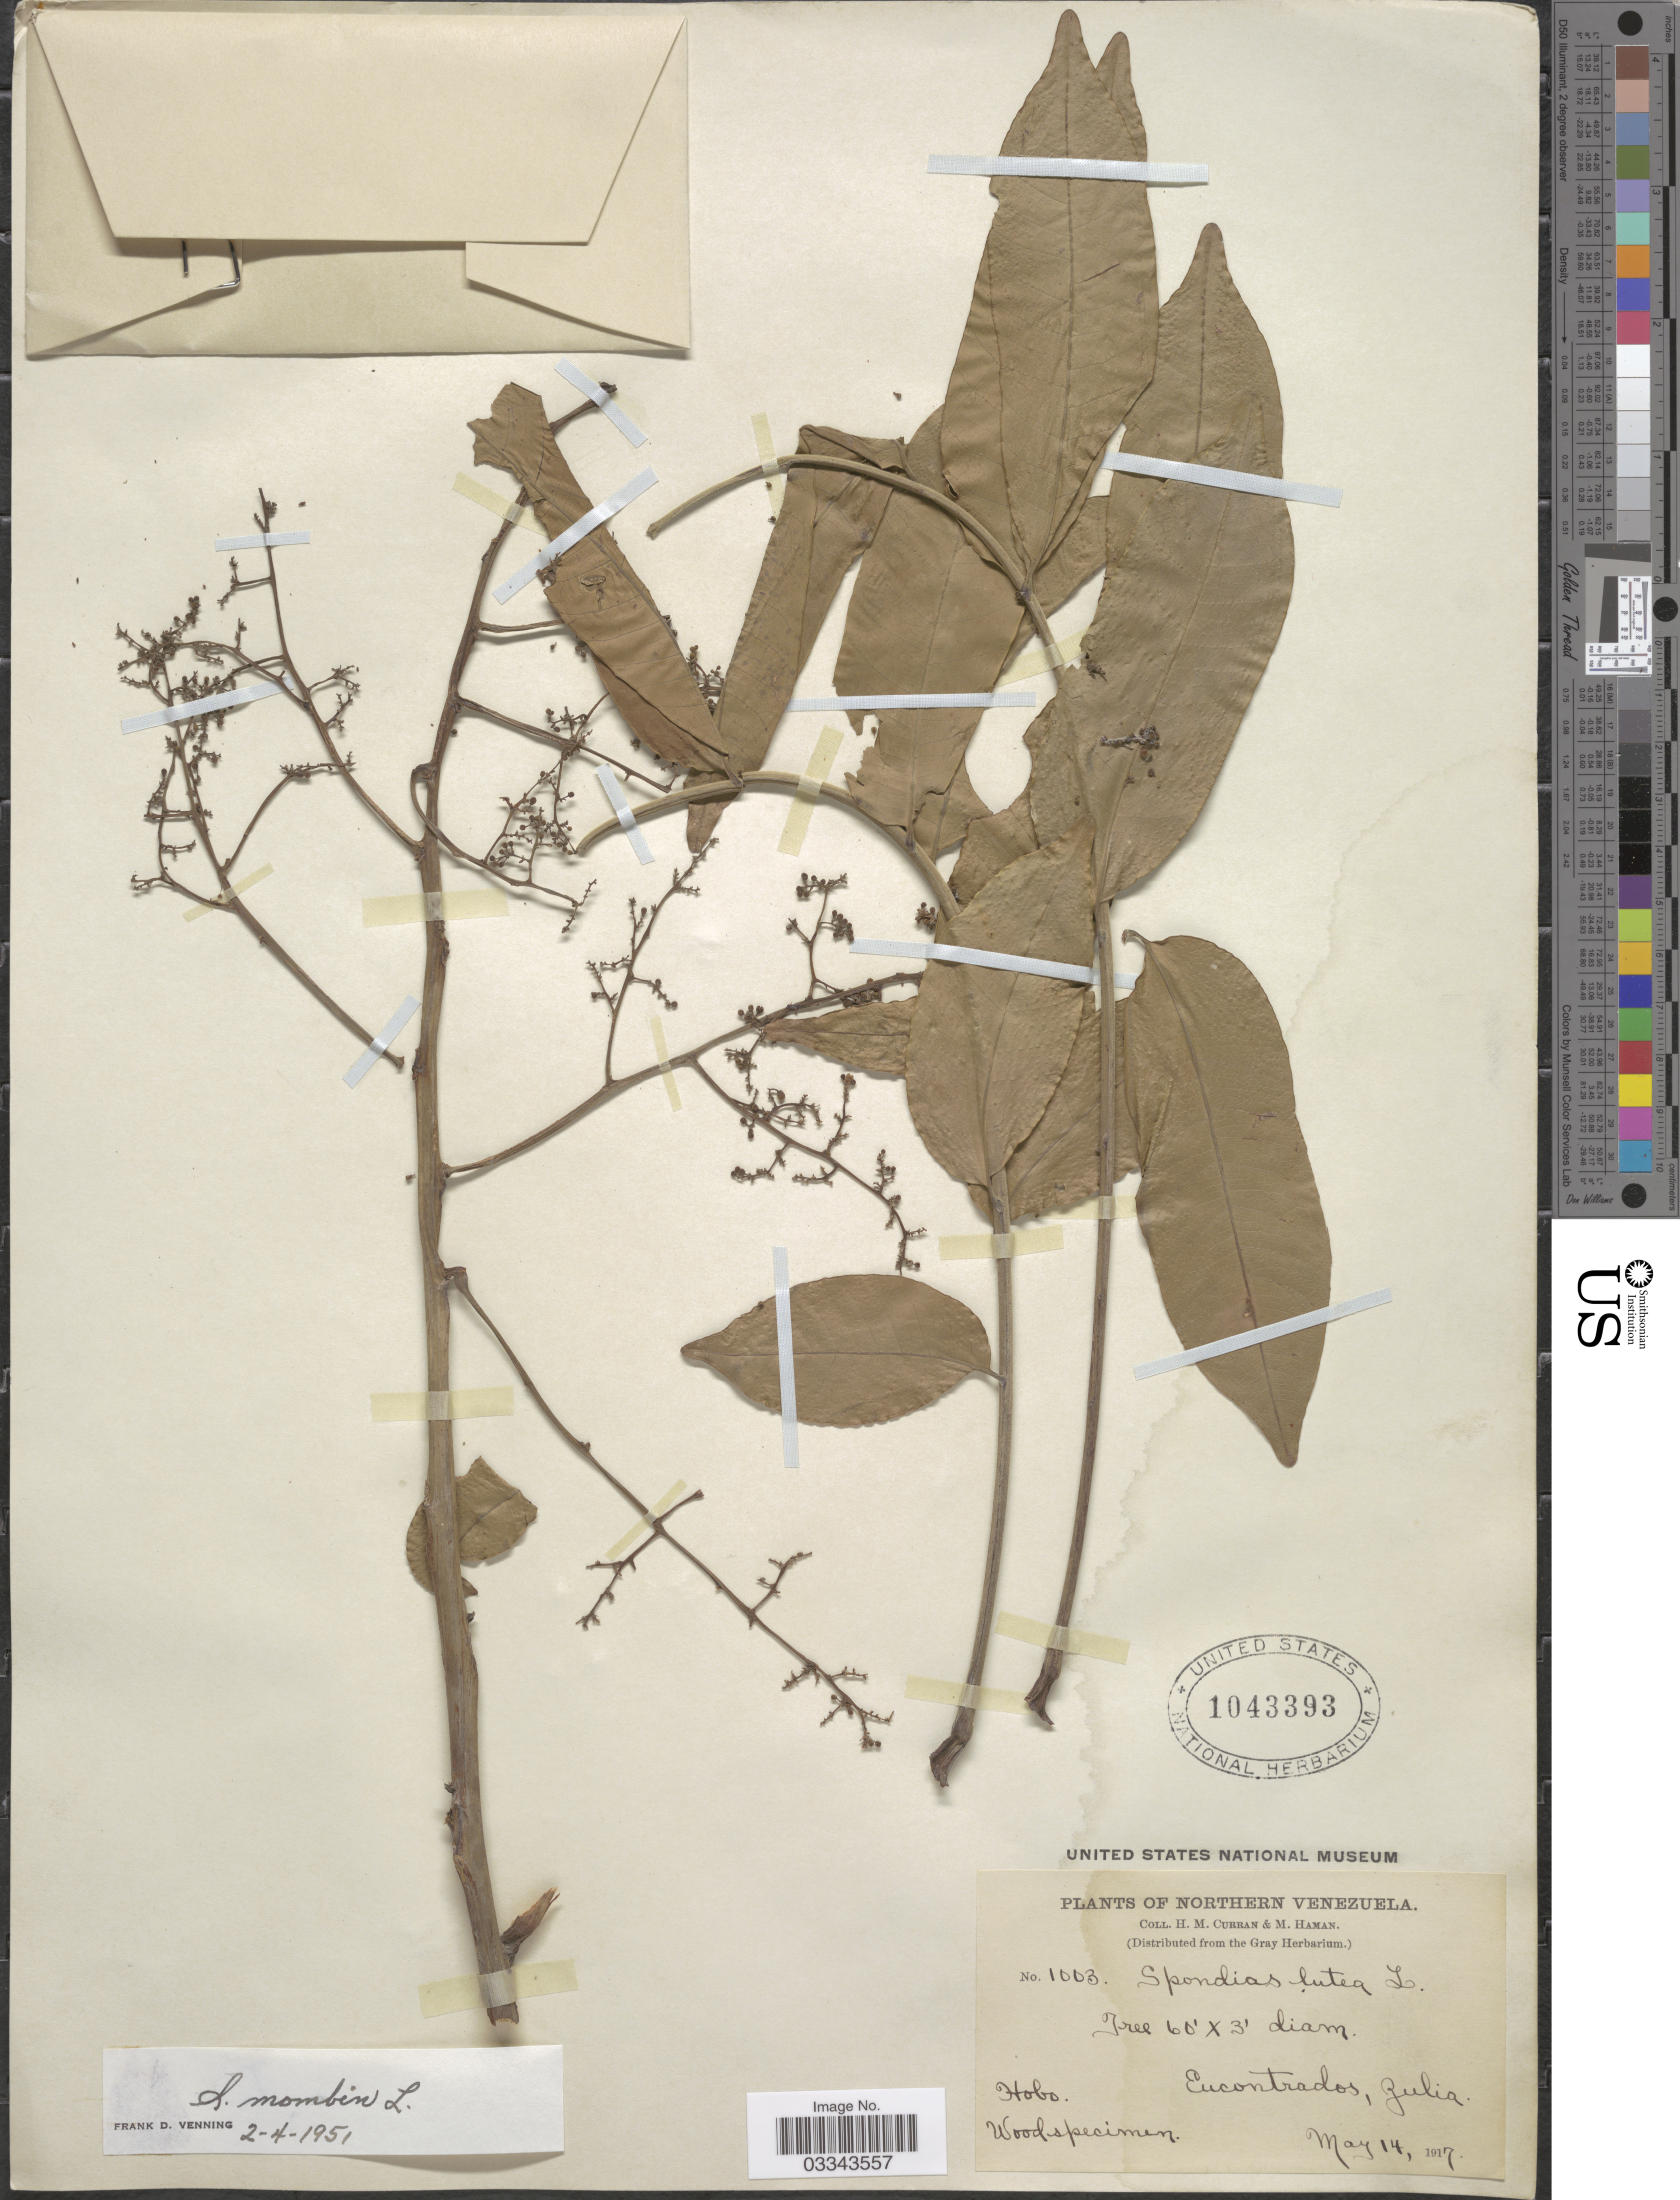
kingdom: Plantae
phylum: Tracheophyta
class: Magnoliopsida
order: Sapindales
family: Anacardiaceae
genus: Spondias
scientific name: Spondias mombin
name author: L.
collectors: H. M. Curran & M. Haman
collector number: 1003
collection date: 1917-05-14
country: Venezuela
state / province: Zulia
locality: Northern Venezuela, Eucontrados.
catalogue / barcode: US 1043393